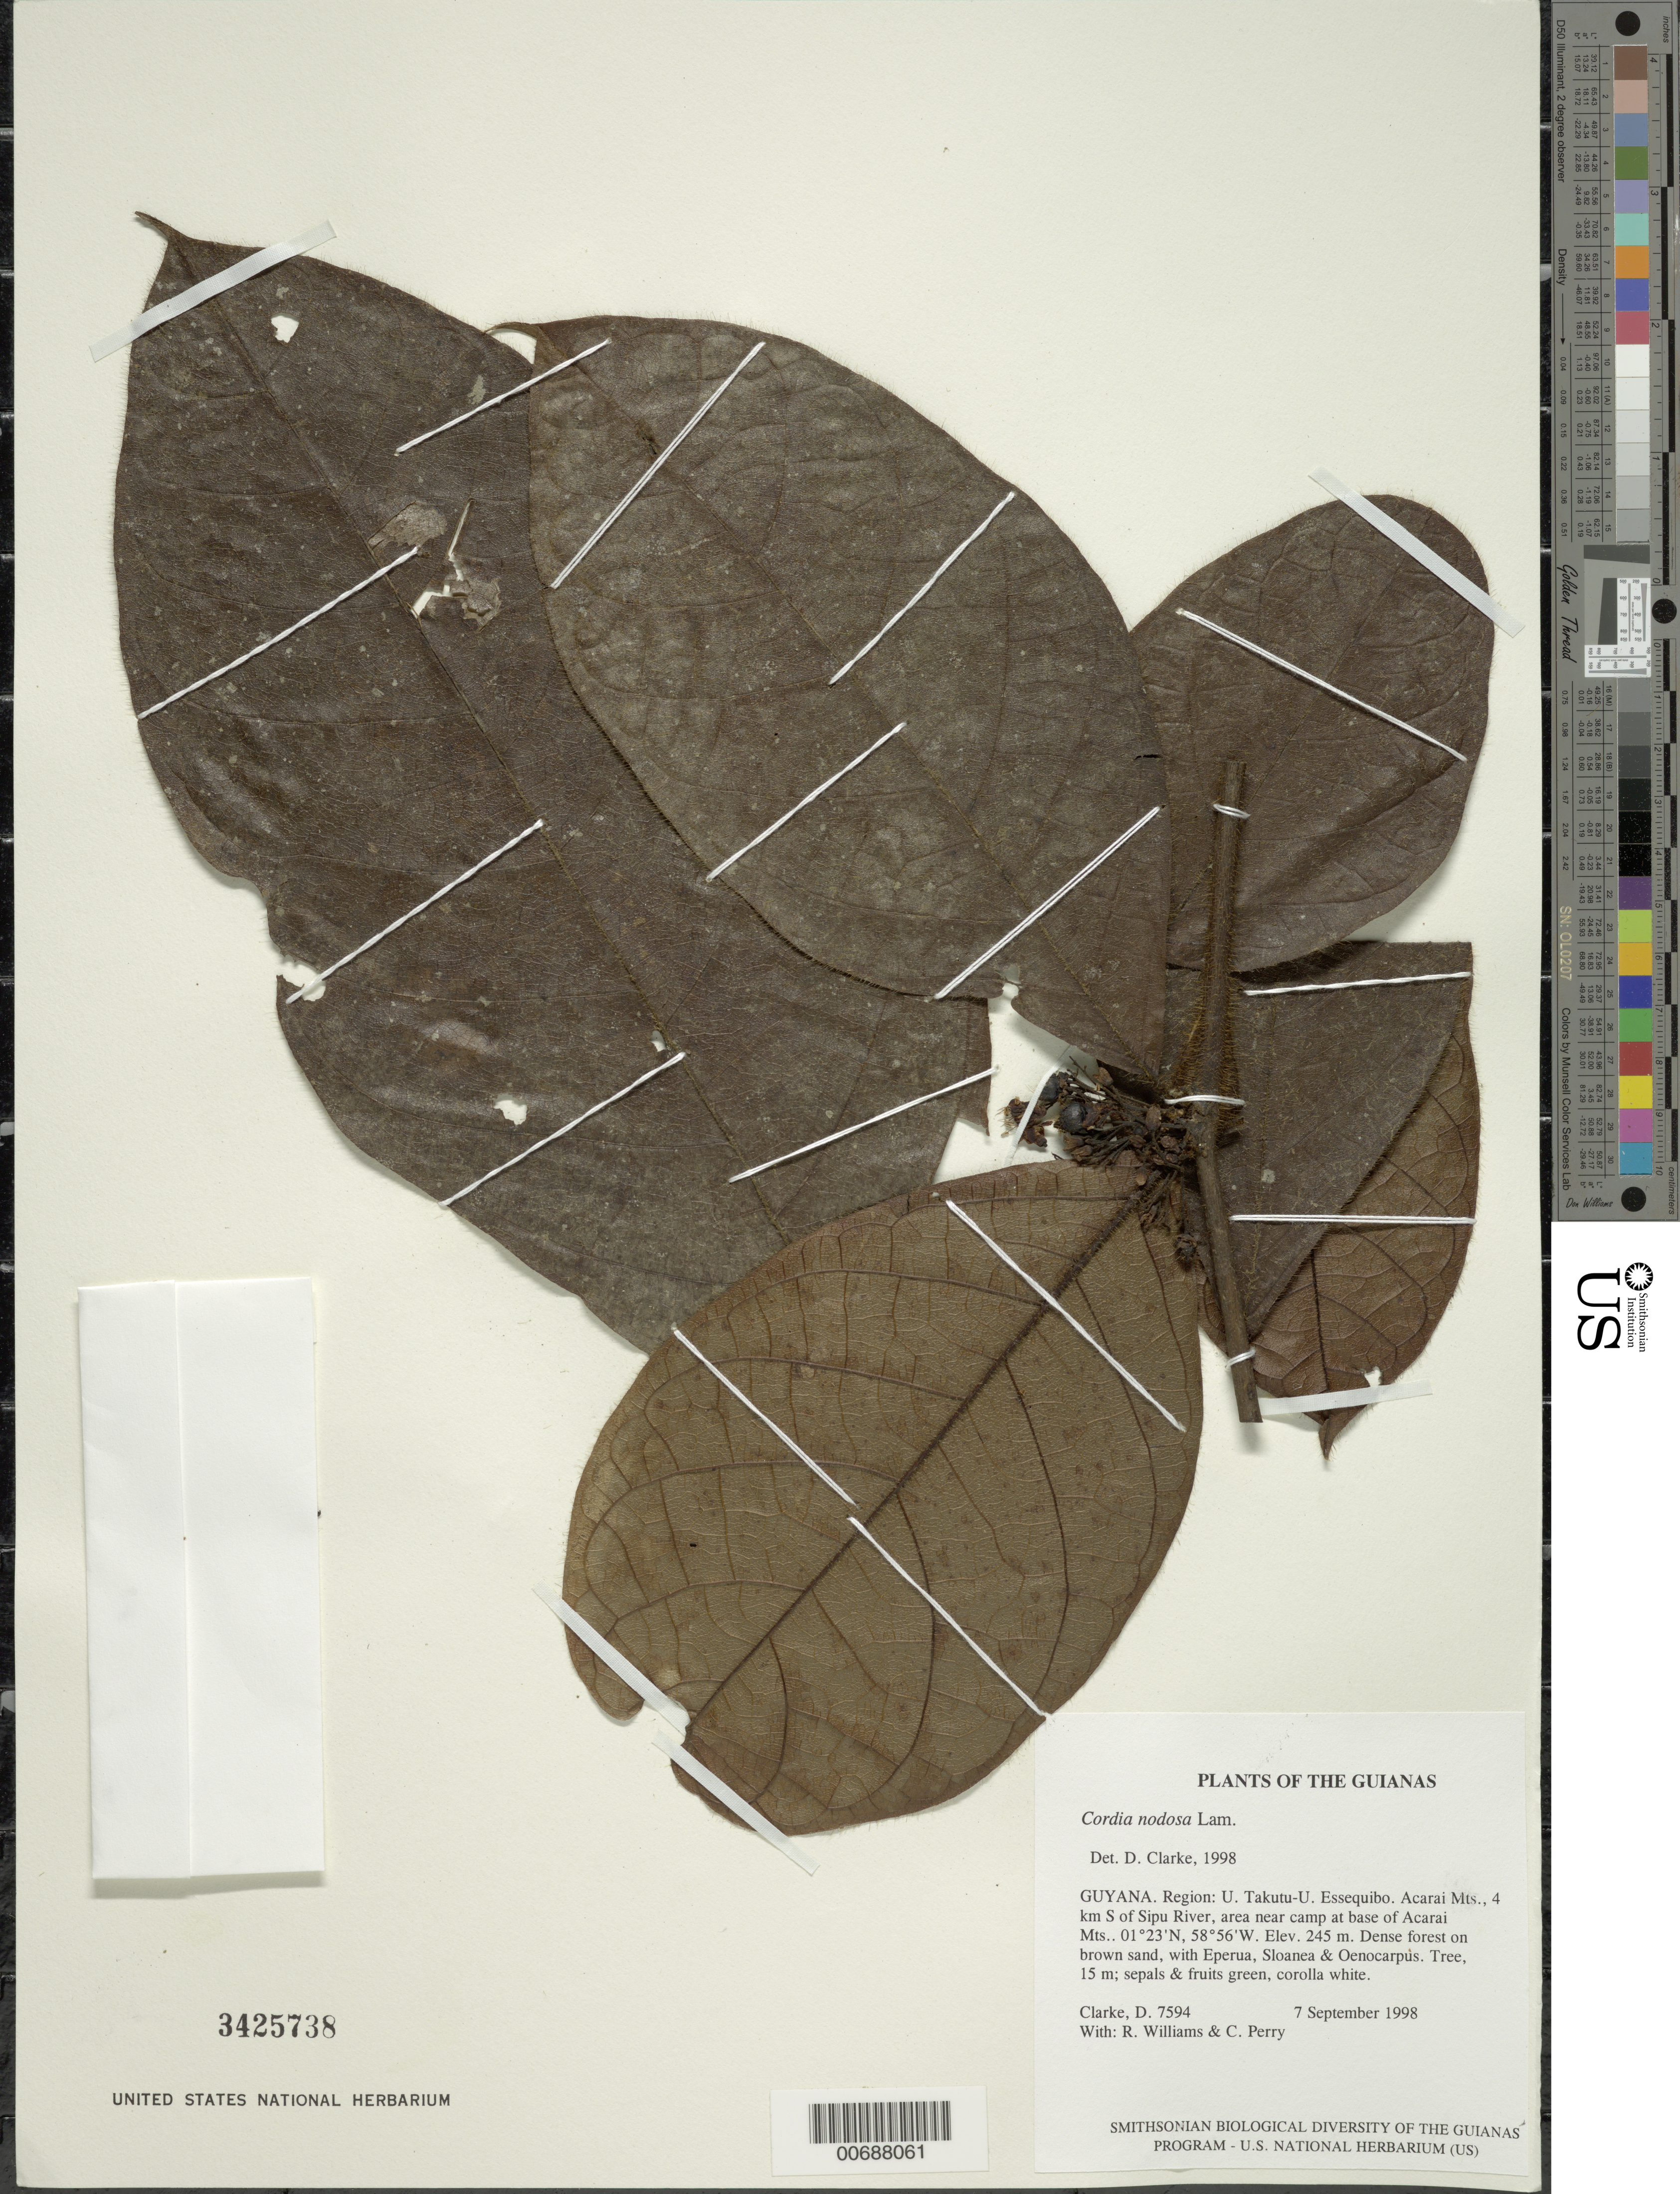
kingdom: Plantae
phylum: Tracheophyta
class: Magnoliopsida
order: Boraginales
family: Cordiaceae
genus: Cordia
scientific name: Cordia nodosa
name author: Lam.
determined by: Clarke, H. D., University of North Carolina (Asheville)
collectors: H. D. Clarke, R. Williams & C. Perry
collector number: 7594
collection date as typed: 7 September 1998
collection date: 1998-09-07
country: Guyana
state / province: U. Takutu-U. Essequibo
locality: Acarai Mts., 4 km S of Sipu River, area near camp at base of Acarai Mts.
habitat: Dense forest on brown sand, with Eperua, Sloanea & Oenocarpus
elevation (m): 245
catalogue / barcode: US 3425738